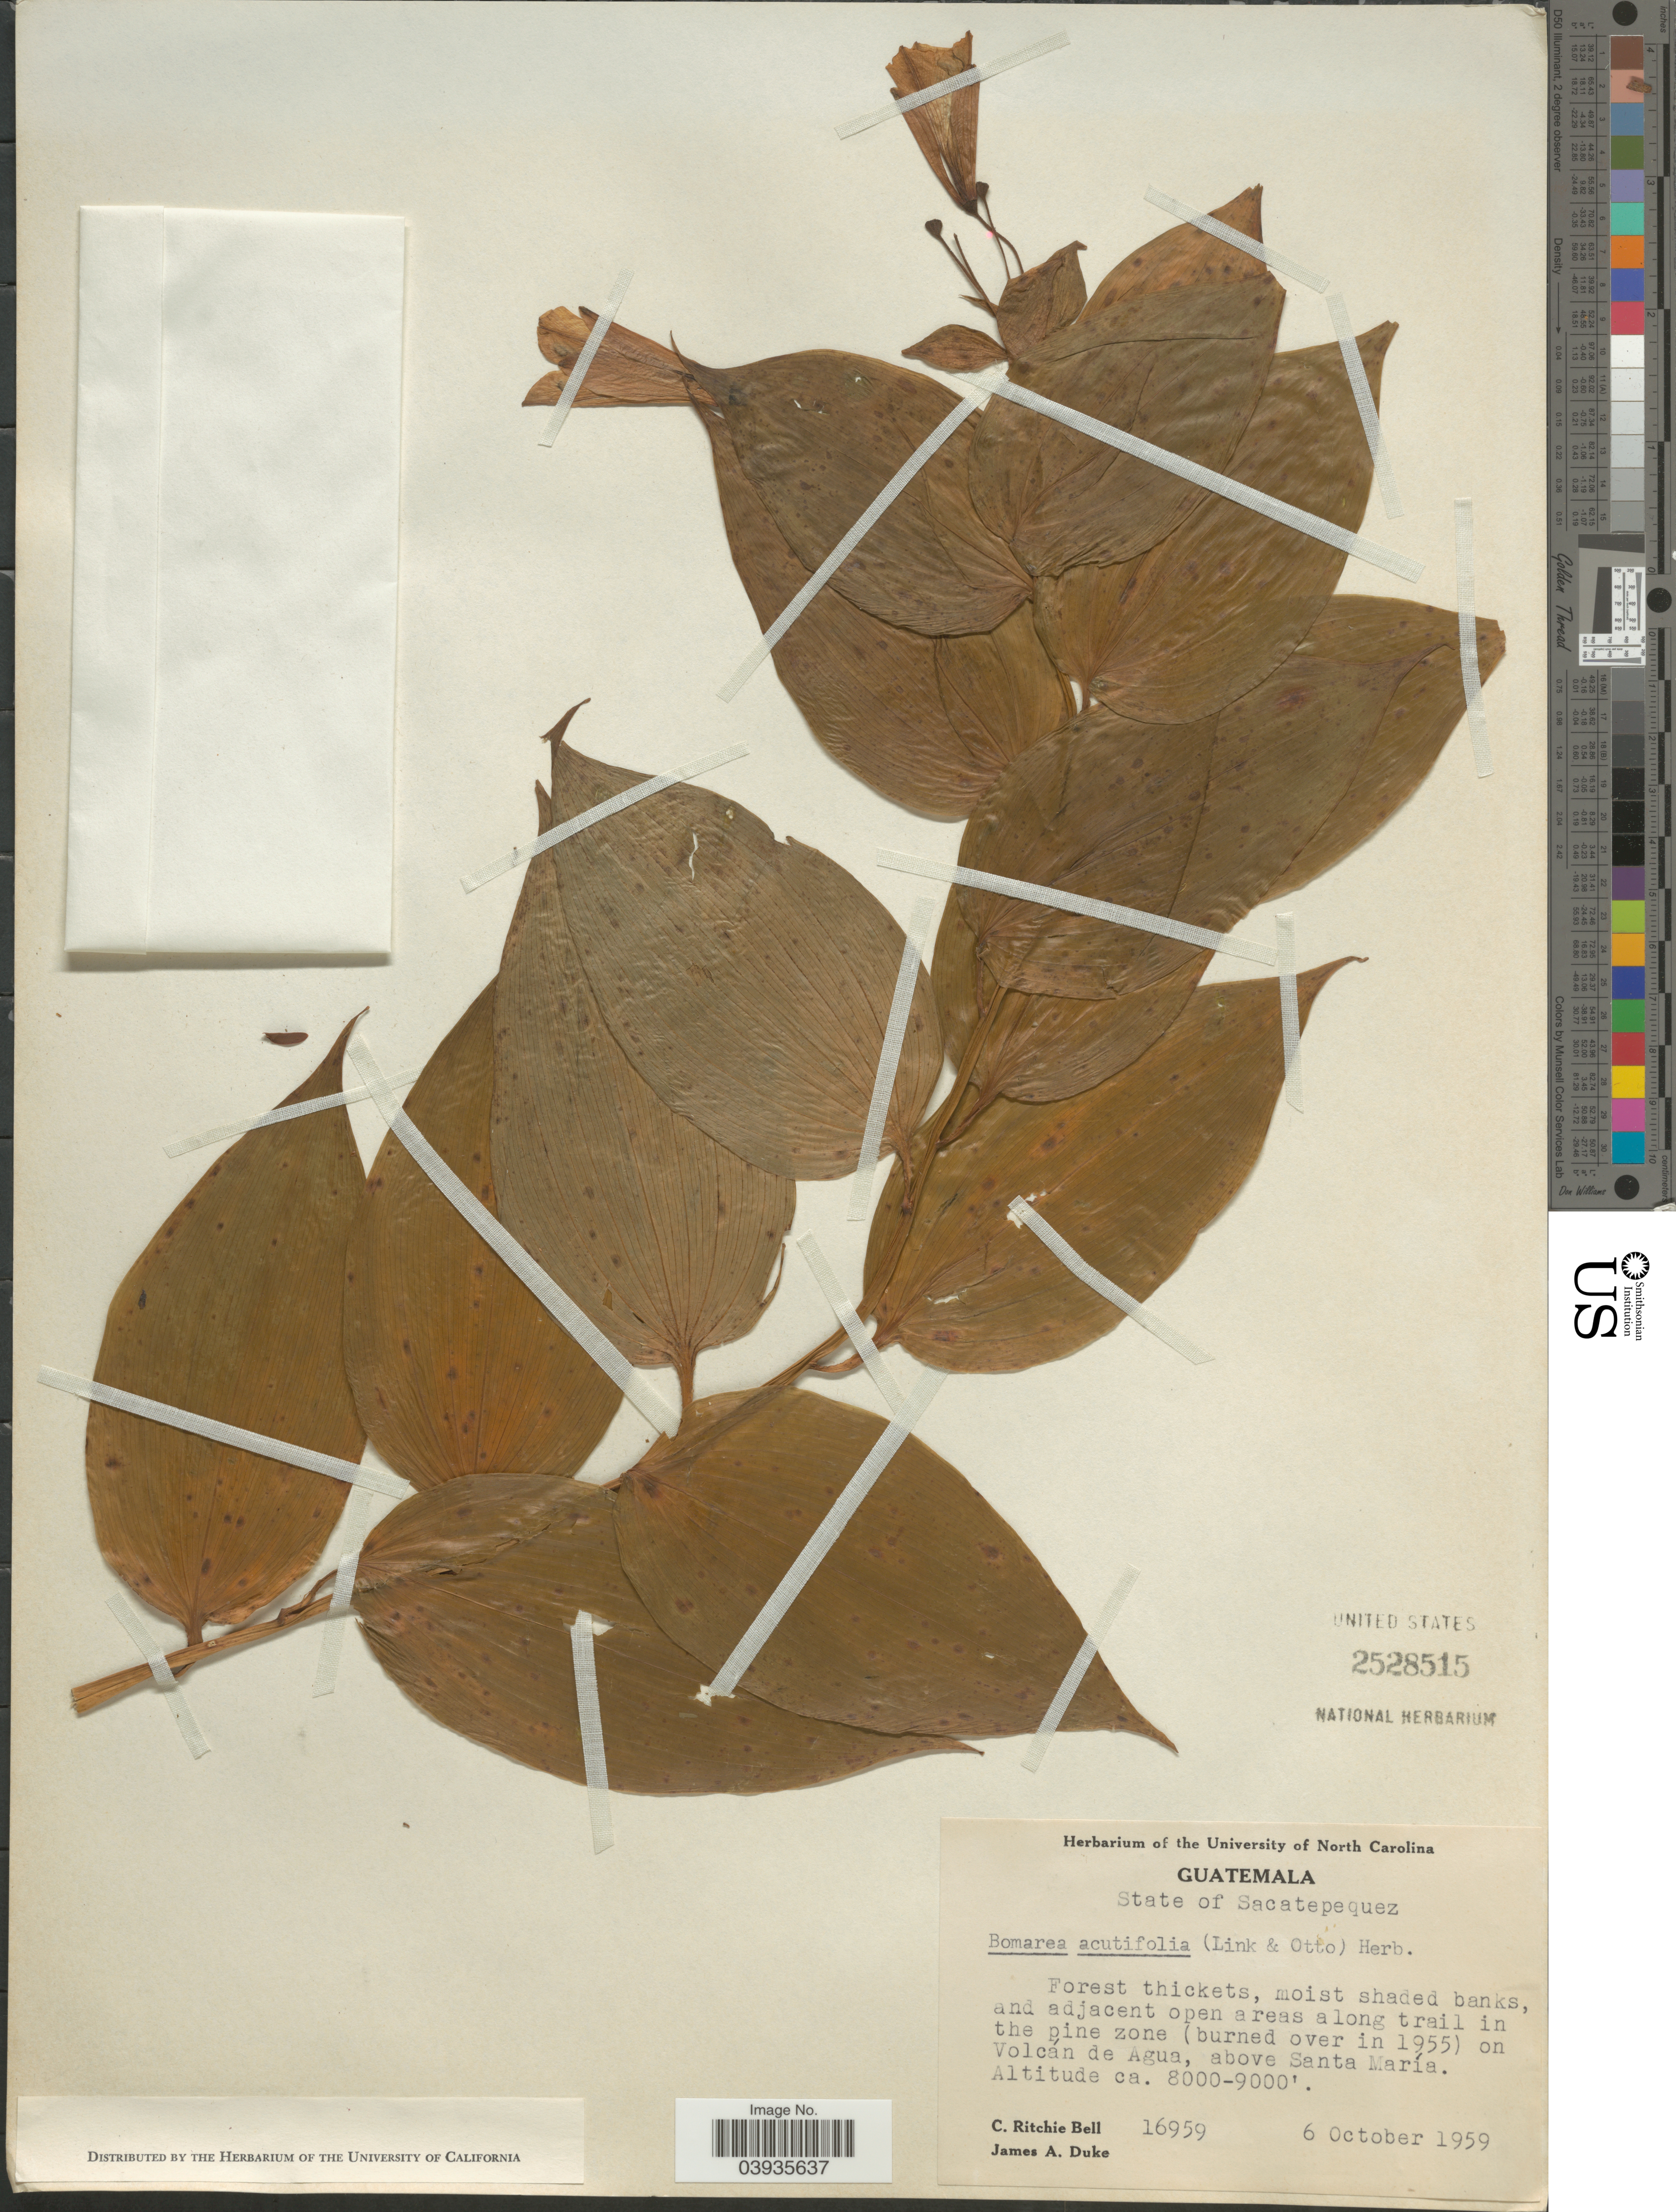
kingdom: Plantae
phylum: Tracheophyta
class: Liliopsida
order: Liliales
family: Alstroemeriaceae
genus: Bomarea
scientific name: Bomarea acutifolia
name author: (Link & Otto) Herb.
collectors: C. R. Bell & J. A. Duke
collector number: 16959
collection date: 1959-10-06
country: Guatemala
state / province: Sacatepequez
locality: Along trail in the pine zone (burned over in 1955) on Volcán de Agua, above Santa María.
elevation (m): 2438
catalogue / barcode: US 2528515